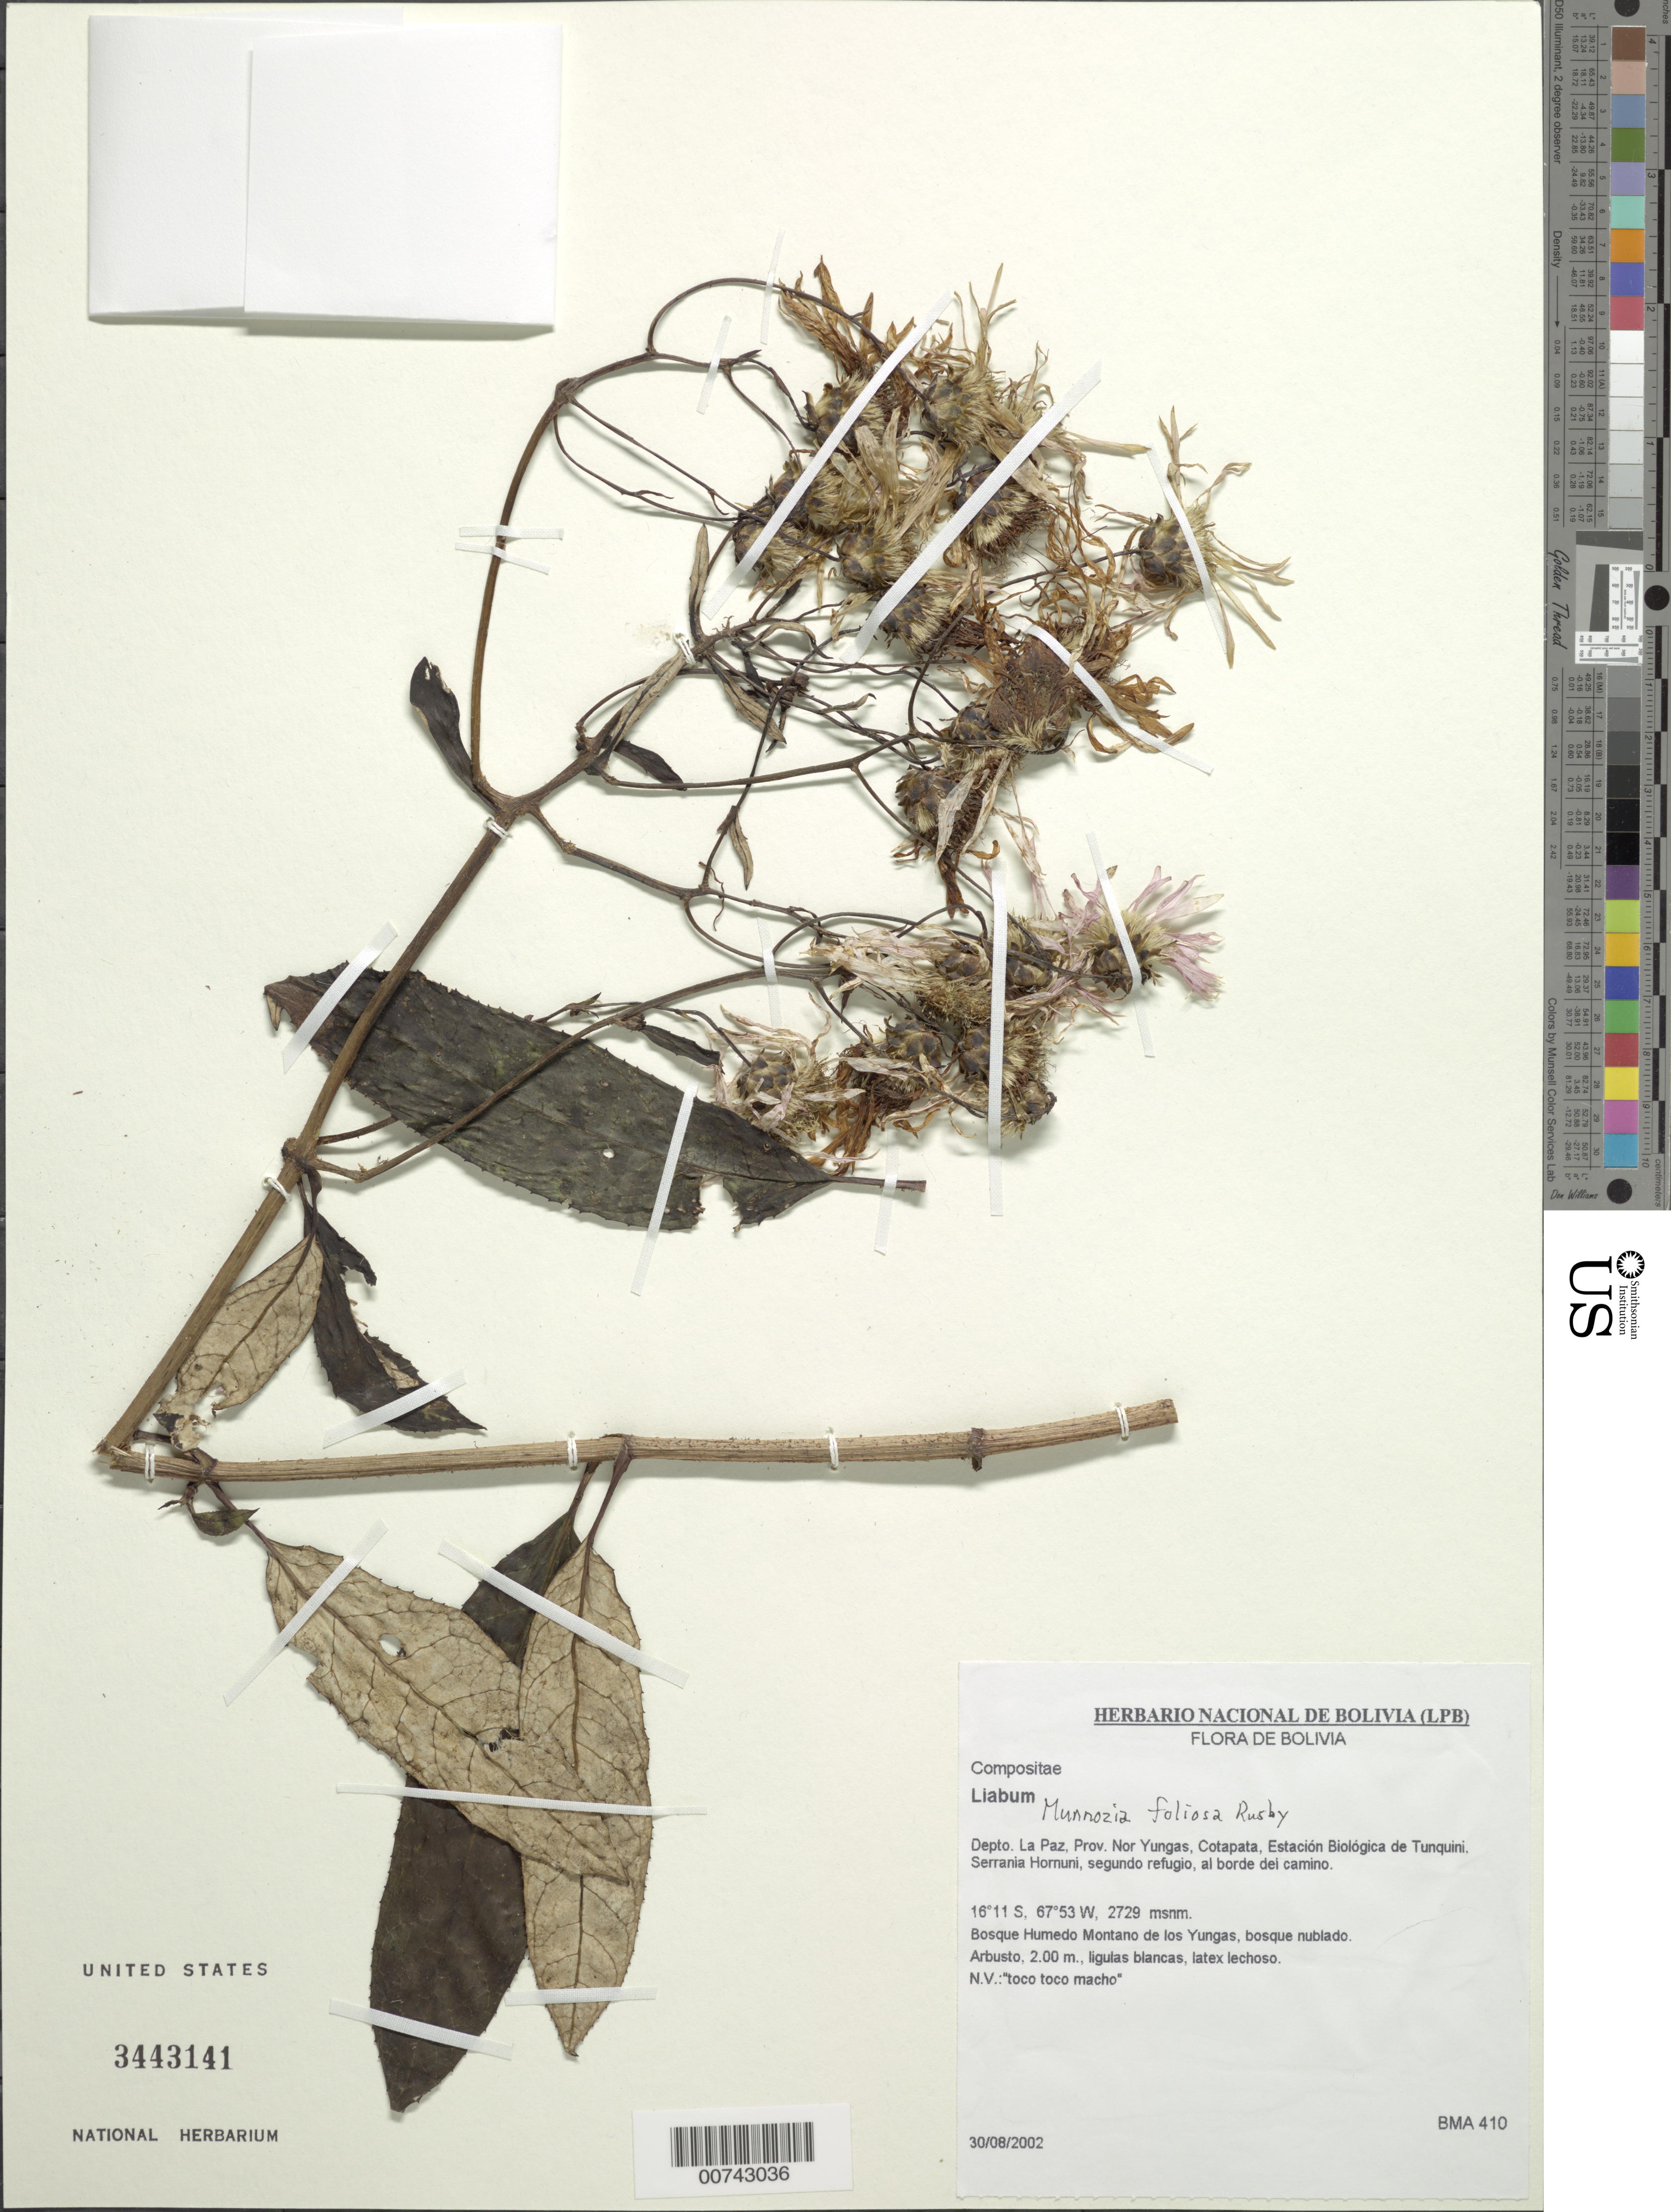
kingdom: Plantae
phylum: Tracheophyta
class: Magnoliopsida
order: Asterales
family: Asteraceae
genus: Munnozia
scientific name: Munnozia foliosa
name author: Rusby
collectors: BMA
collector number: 410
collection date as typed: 30 August 2002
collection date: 2002-08-30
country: Bolivia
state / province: La Paz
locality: Prov. Nor Yungas, Cotapata, Estacion Biologica de Tunquini, Serrania Hornuni, segundo refugio, al borde dei camino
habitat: Bosque Humedo Montano de los Yungas, bosque nublado.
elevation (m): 2729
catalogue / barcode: US 3443141